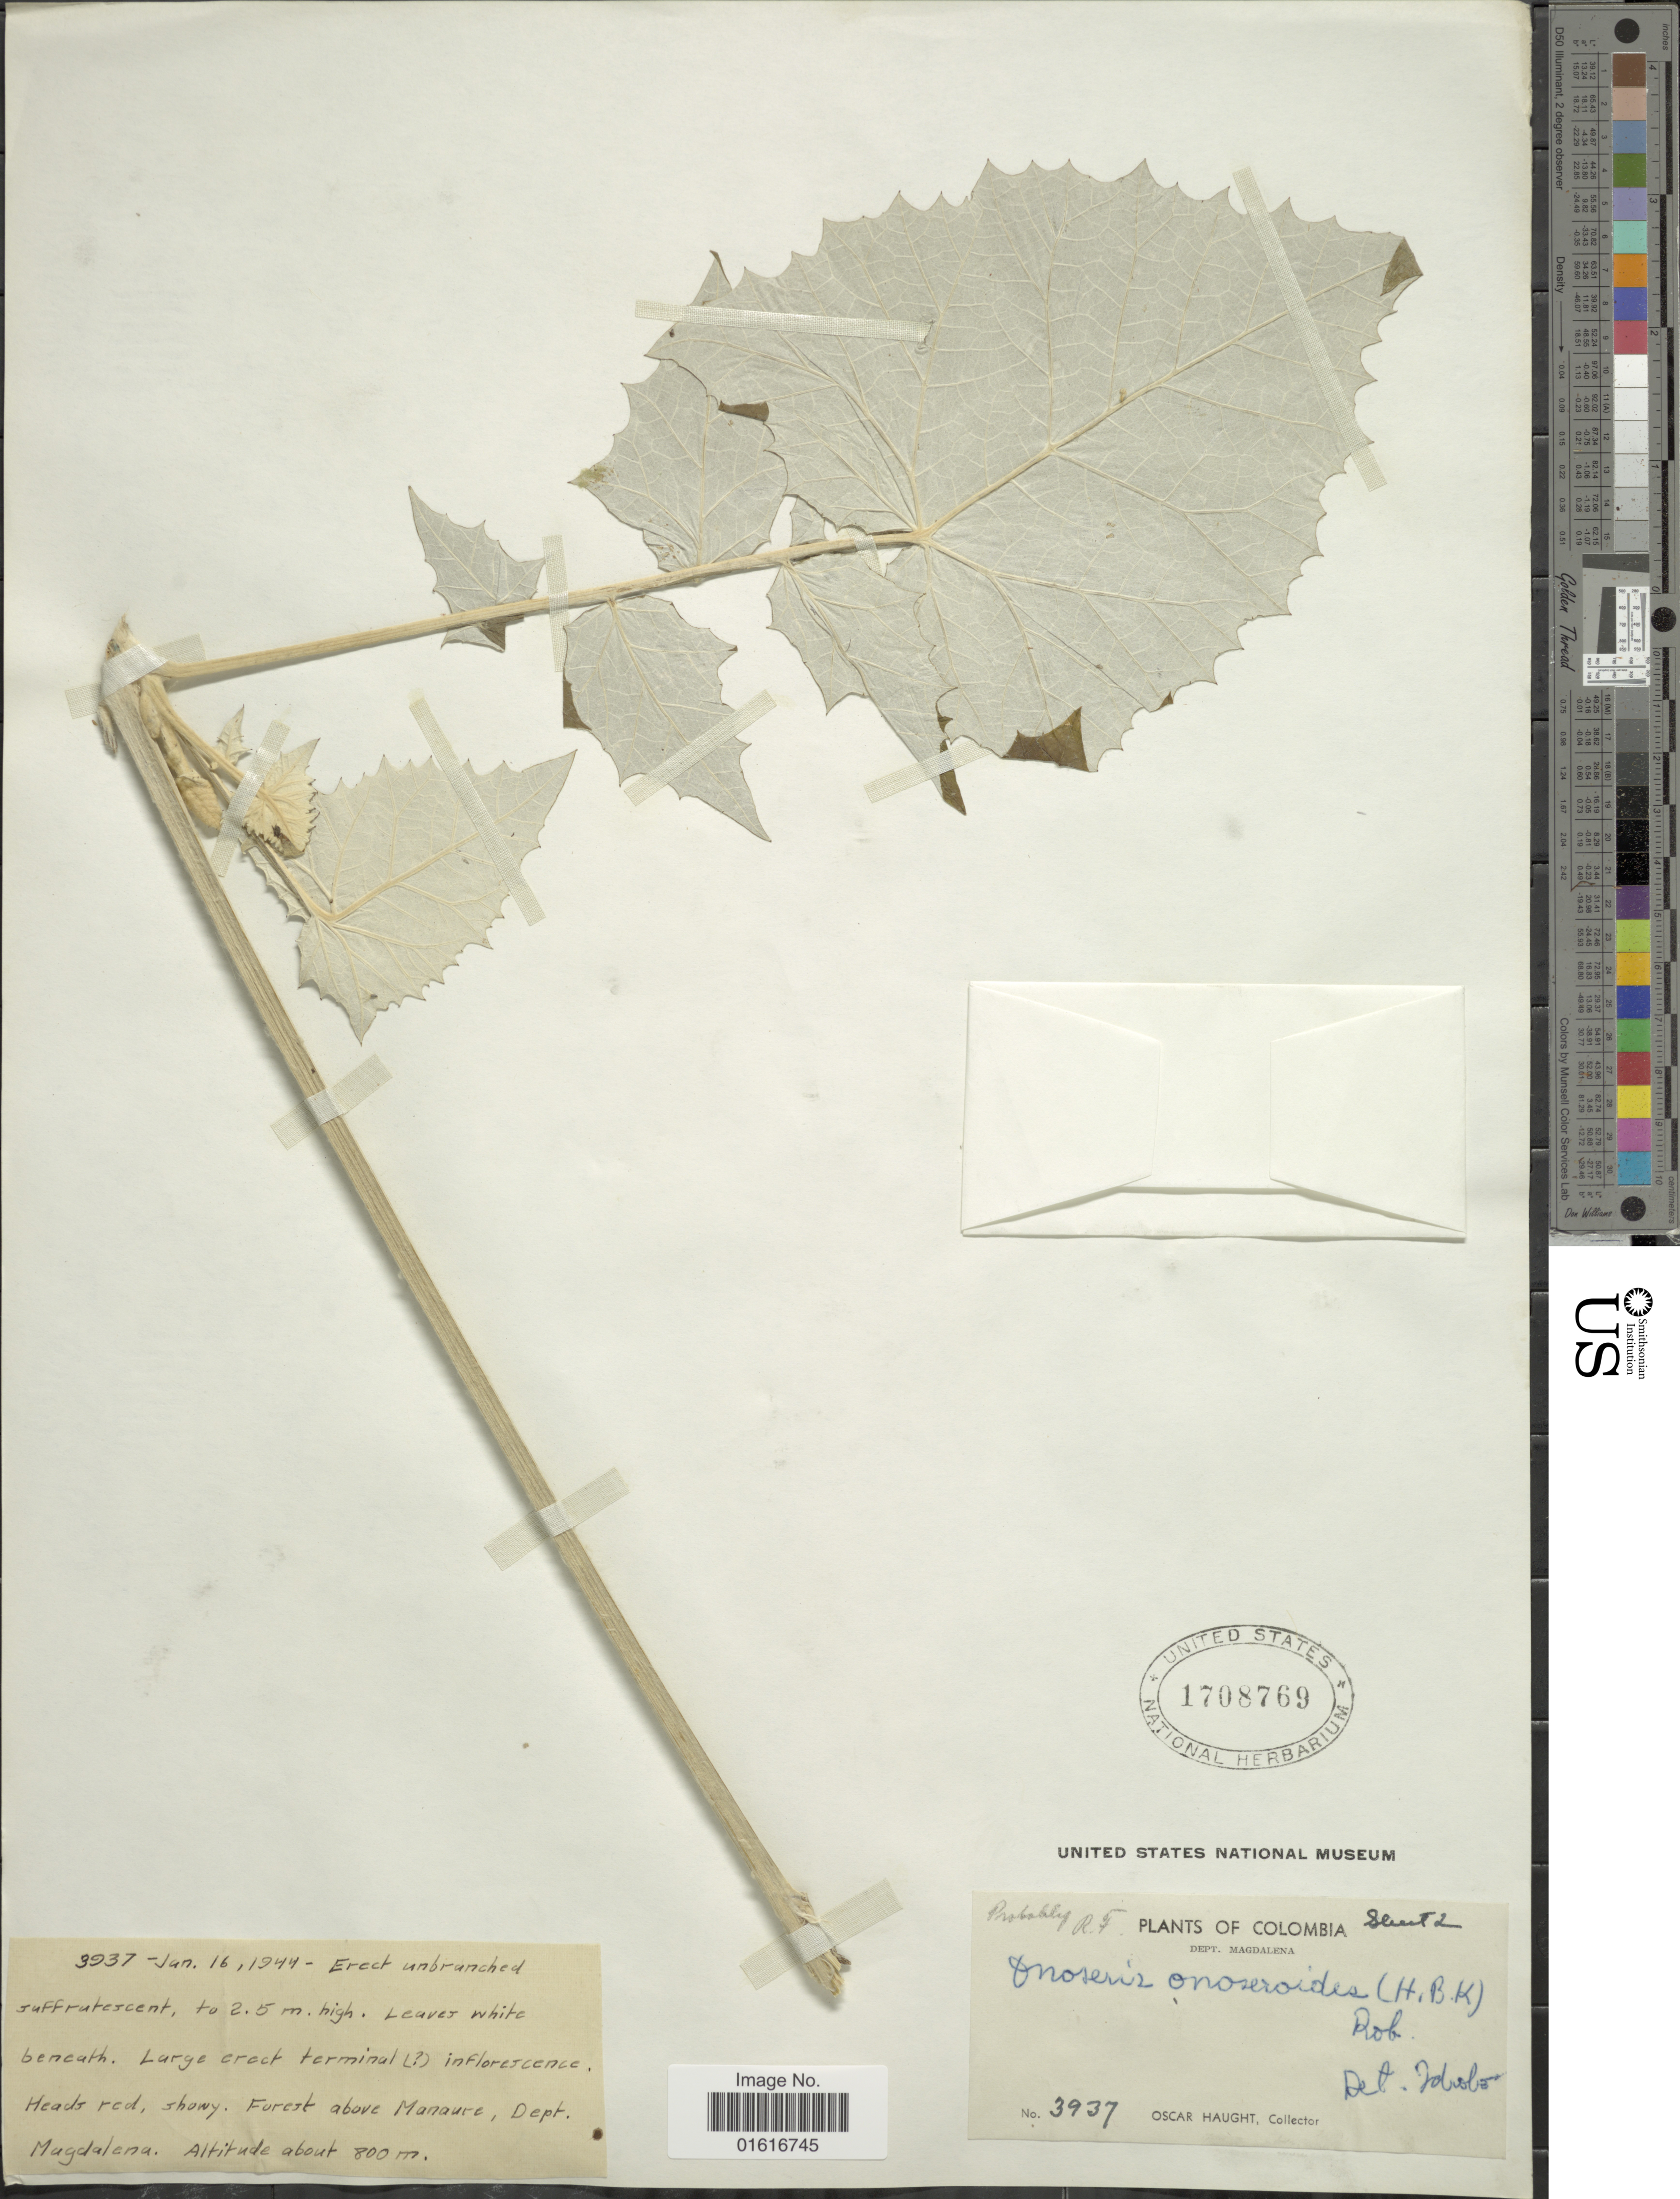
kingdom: Plantae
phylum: Tracheophyta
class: Magnoliopsida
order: Asterales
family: Asteraceae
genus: Onoseris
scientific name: Onoseris onoseroides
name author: (Kunth) B.L. Rob.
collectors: O. L. Haught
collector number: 3937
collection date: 1944-01-16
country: Colombia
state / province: Magdalena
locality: Forest above Manaure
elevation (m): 800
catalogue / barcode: US 1708769